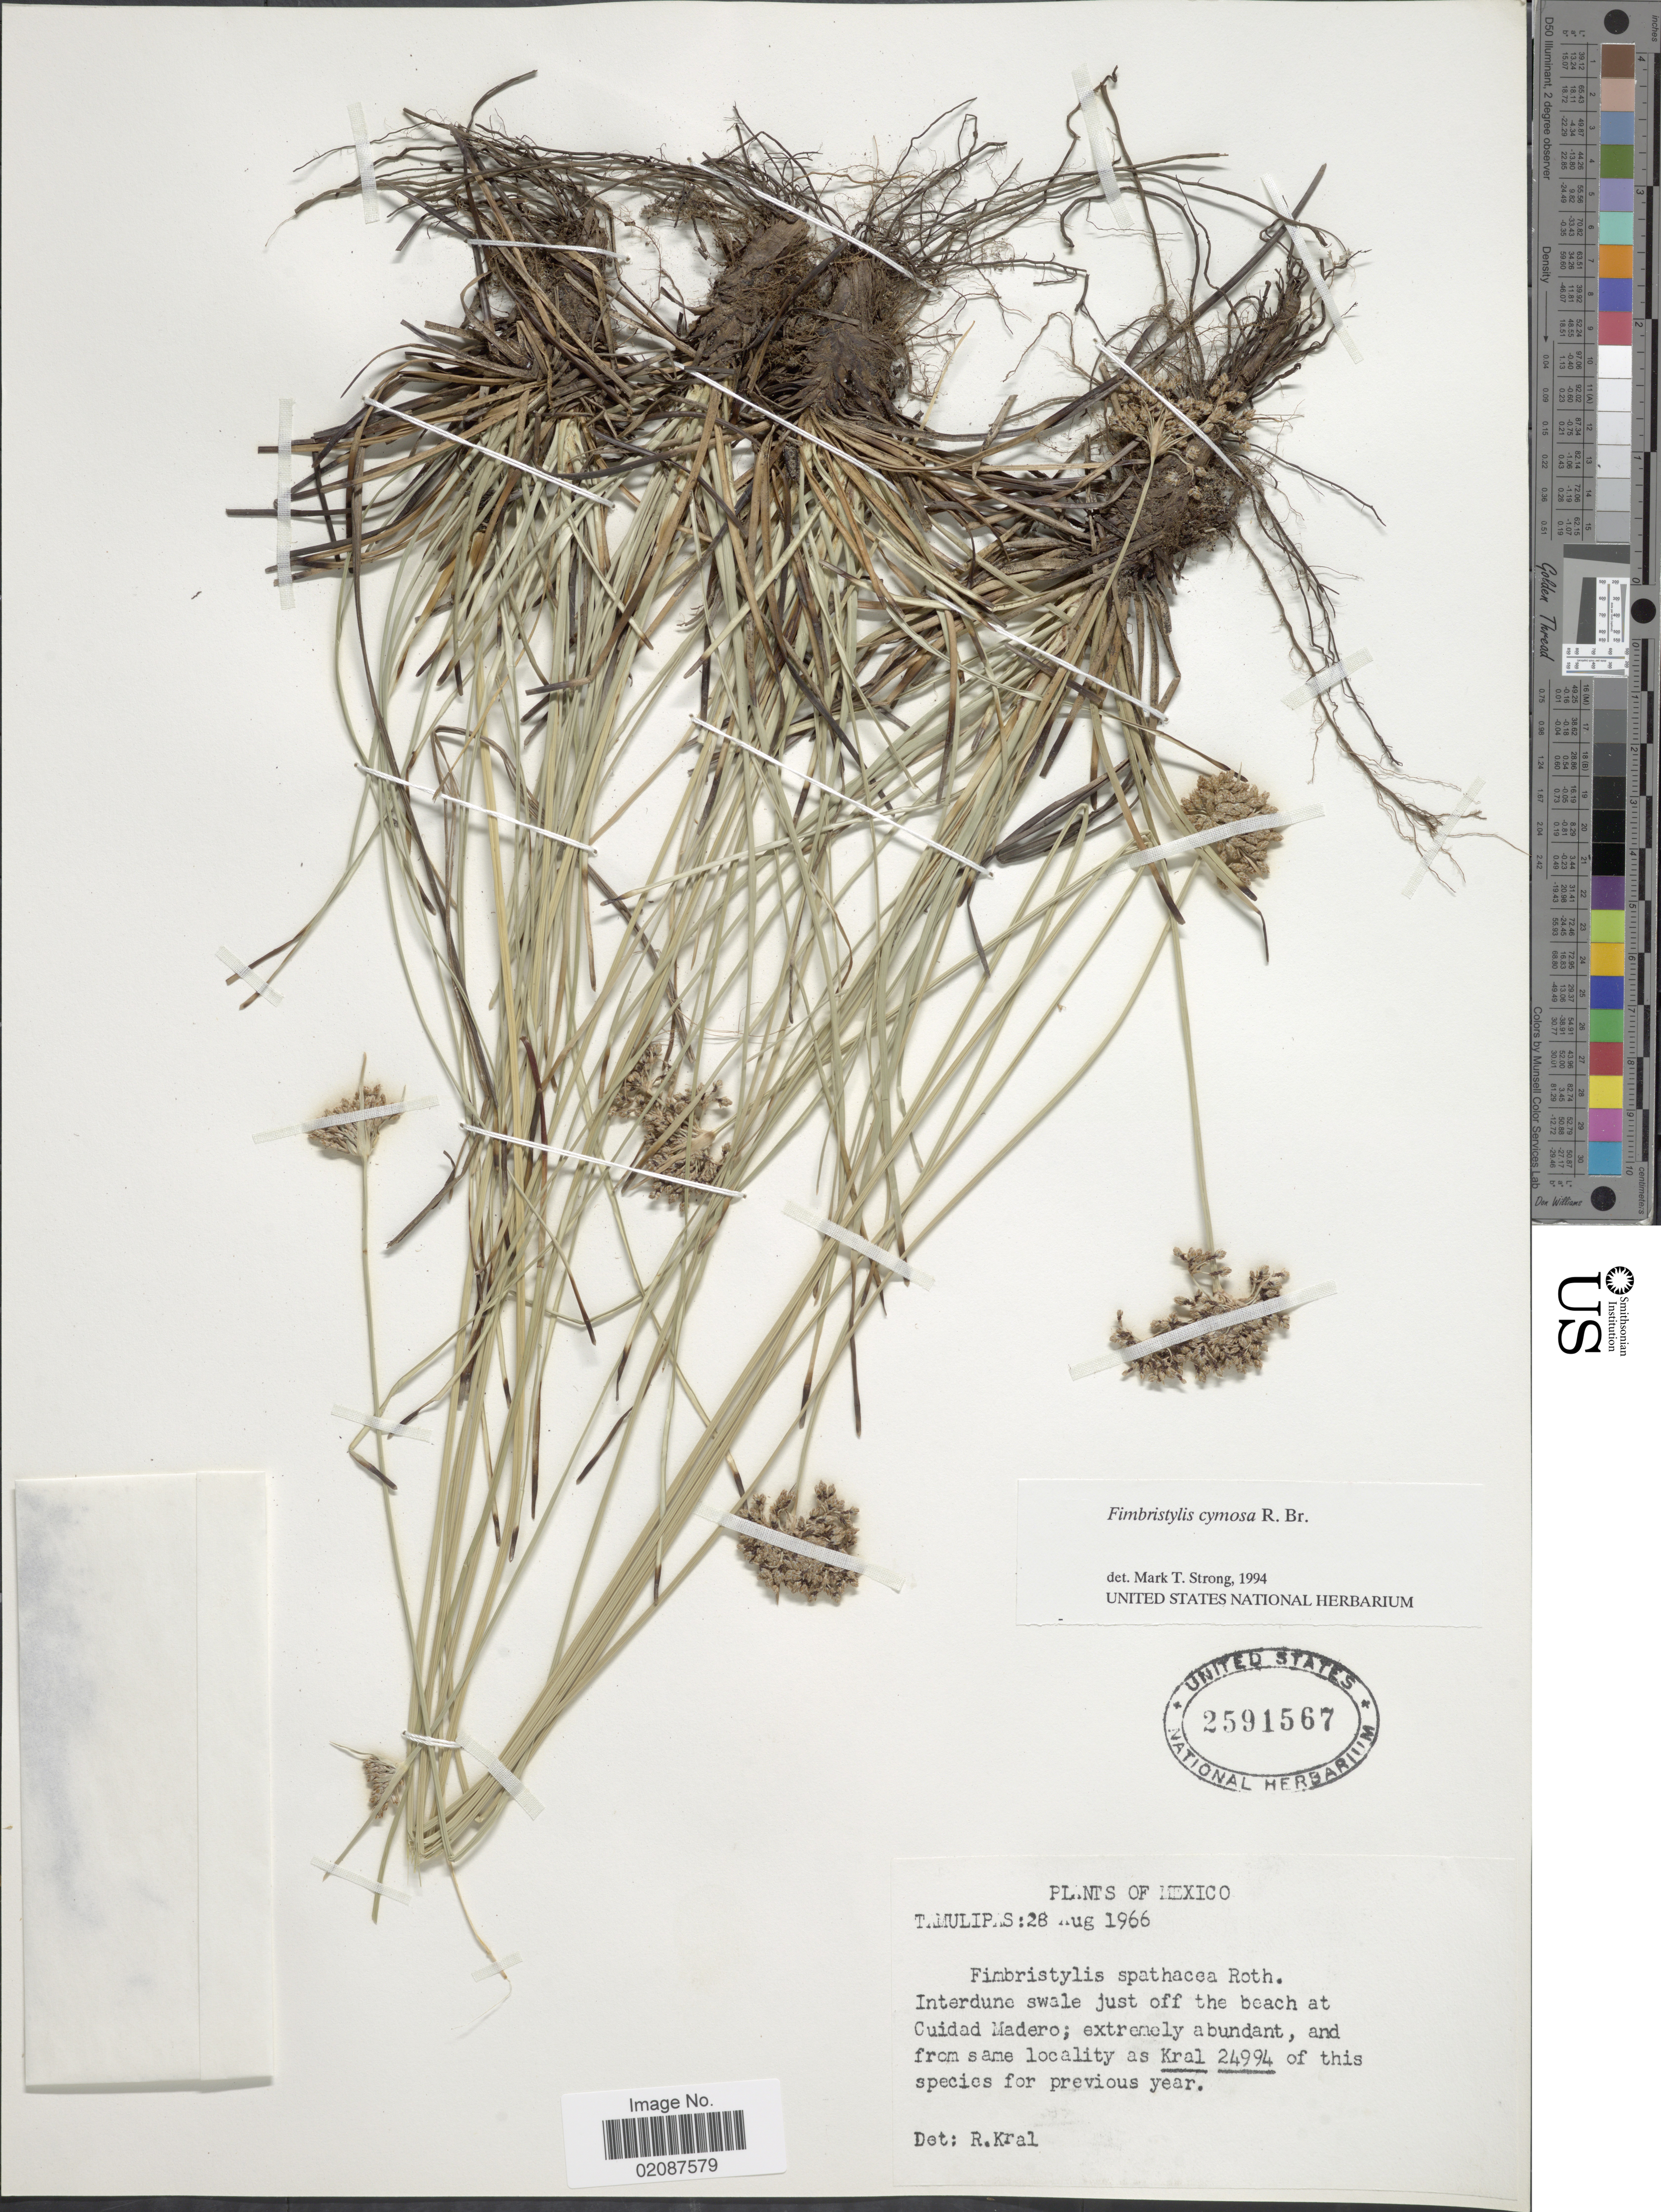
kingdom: Plantae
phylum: Tracheophyta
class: Liliopsida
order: Poales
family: Cyperaceae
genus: Fimbristylis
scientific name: Fimbristylis cymosa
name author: R. Br.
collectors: -- Kral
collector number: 24994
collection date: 1966-08-28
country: Mexico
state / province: Tamaulipas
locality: Tamaulipas, Interdune swale just off the beach at Cuidad Madero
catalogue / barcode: US 2591567